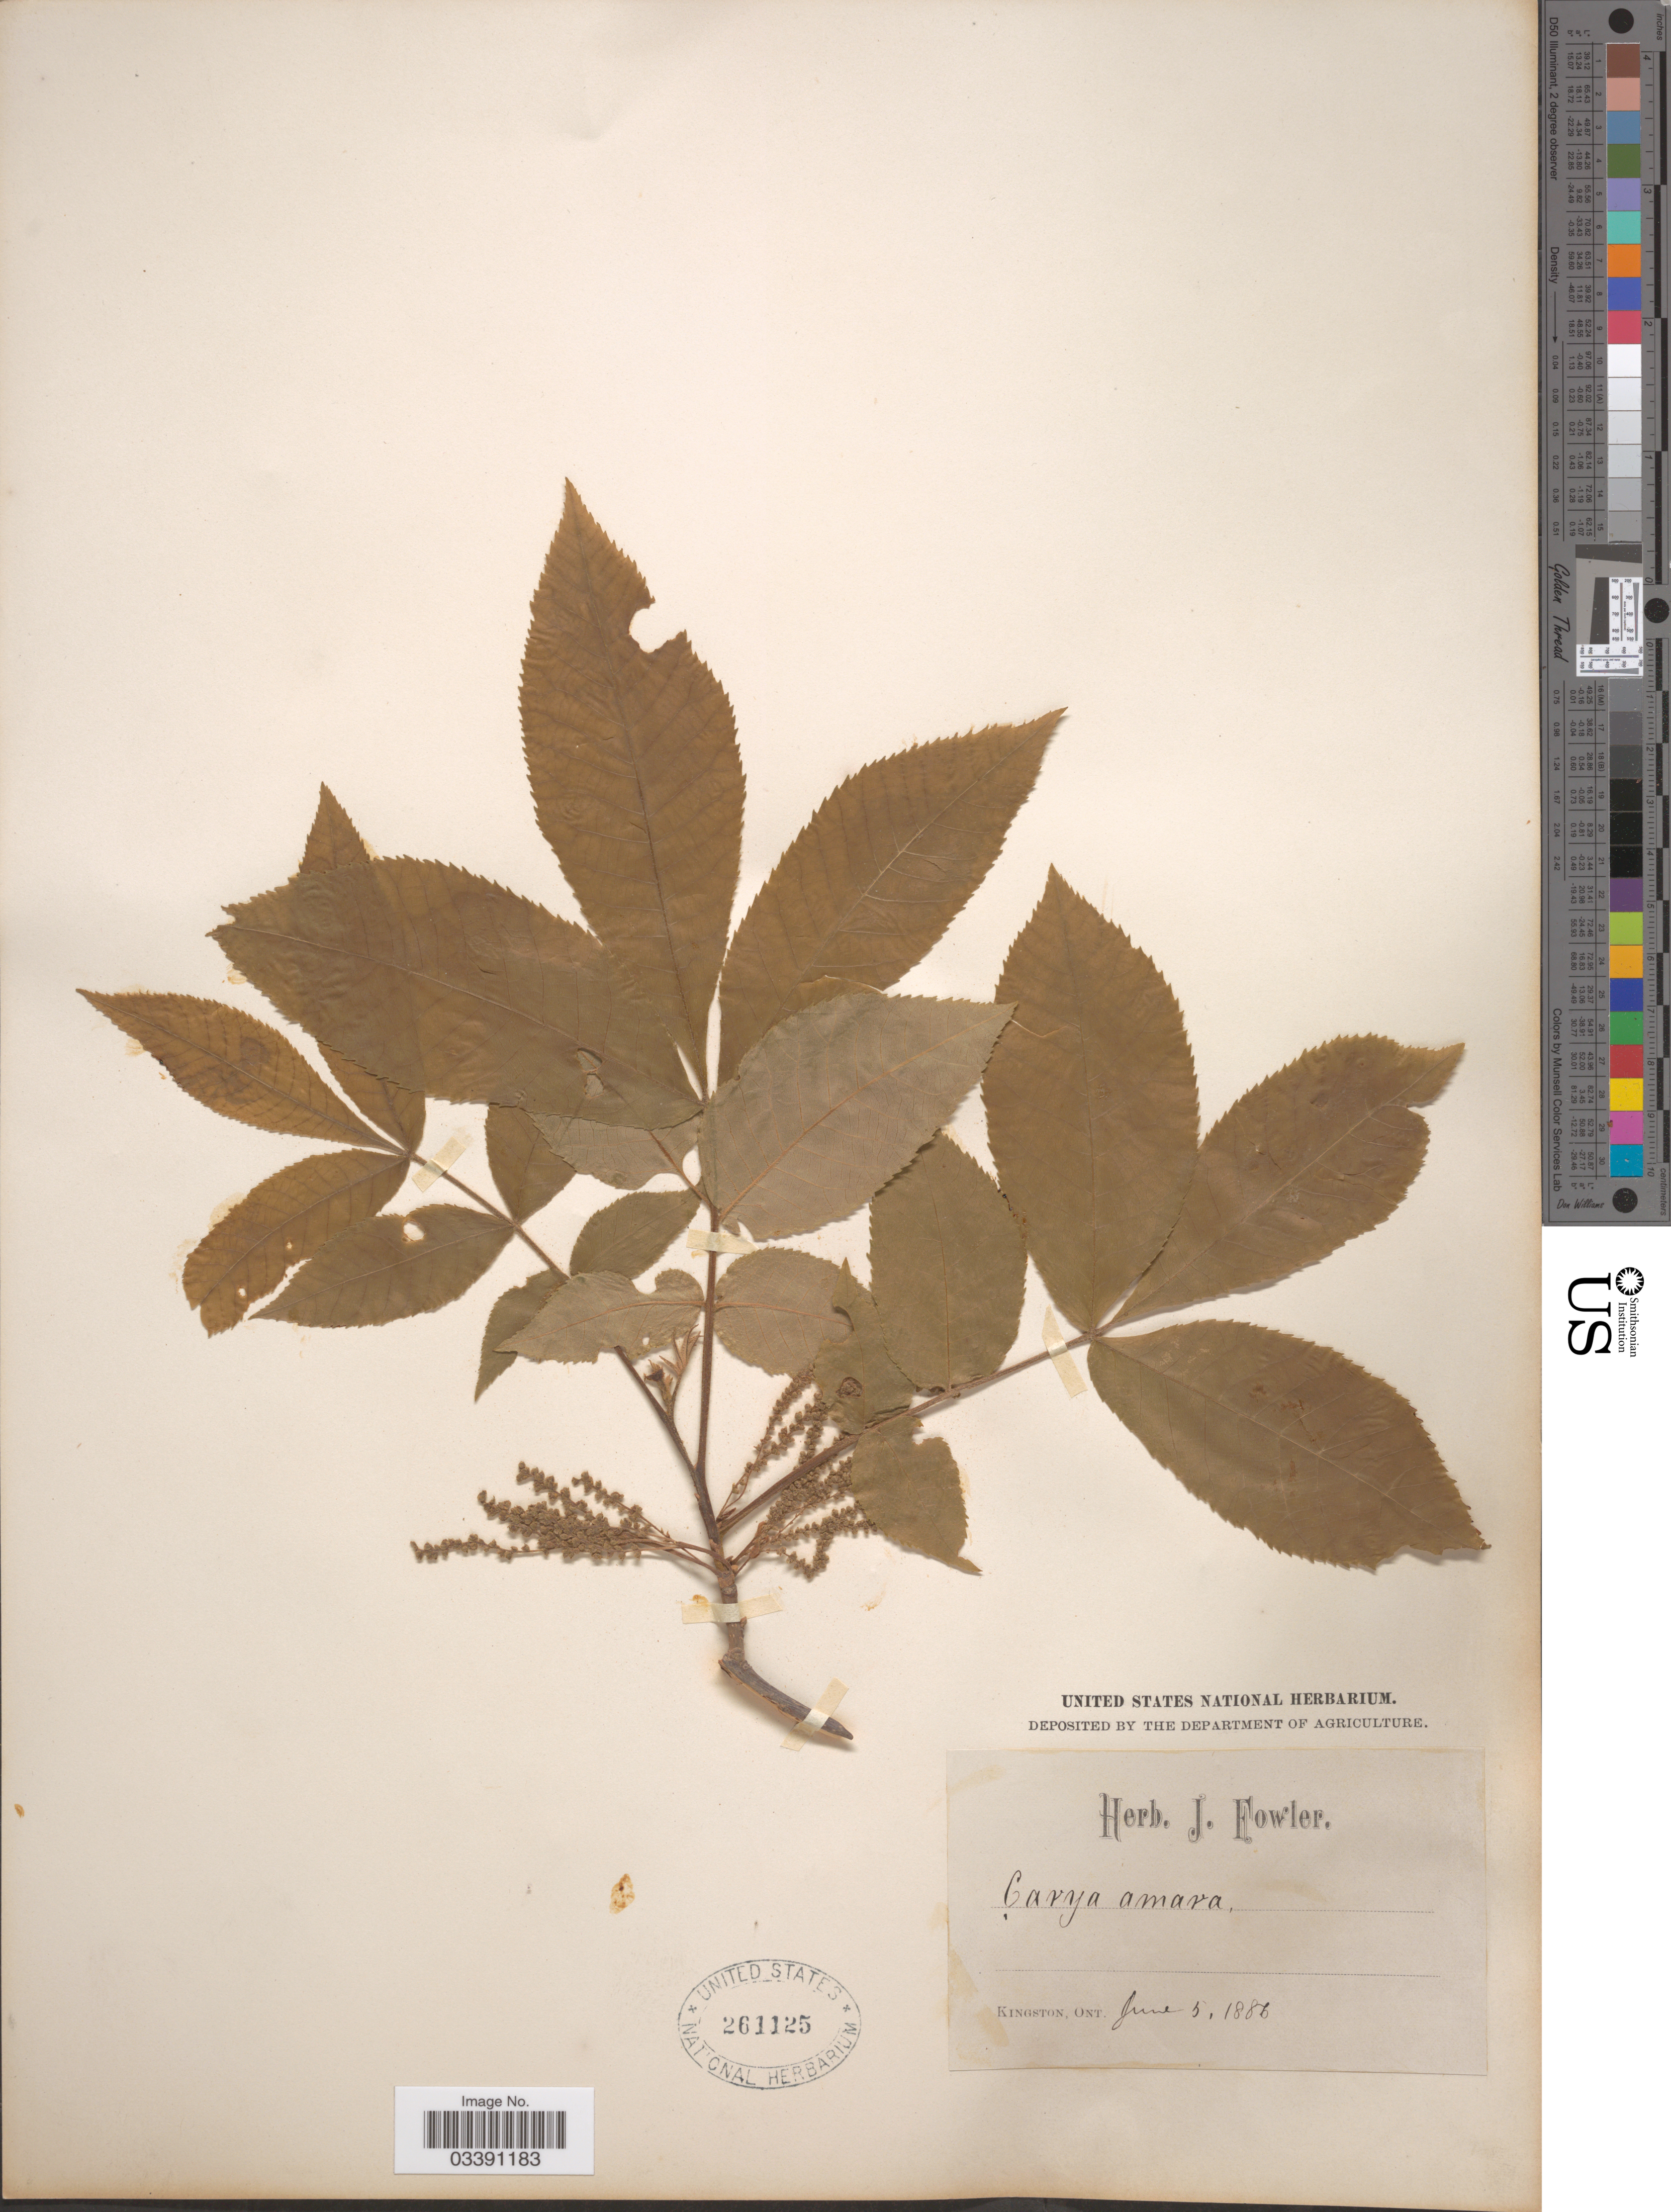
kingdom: Plantae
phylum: Tracheophyta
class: Magnoliopsida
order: Fagales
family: Juglandaceae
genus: Carya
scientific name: Carya cordiformis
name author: (Wangenh.) K. Koch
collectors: ex herb. J. Fowler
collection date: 1886-06-05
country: Canada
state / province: Ontario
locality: Kingston, Ont.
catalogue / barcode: US 261125